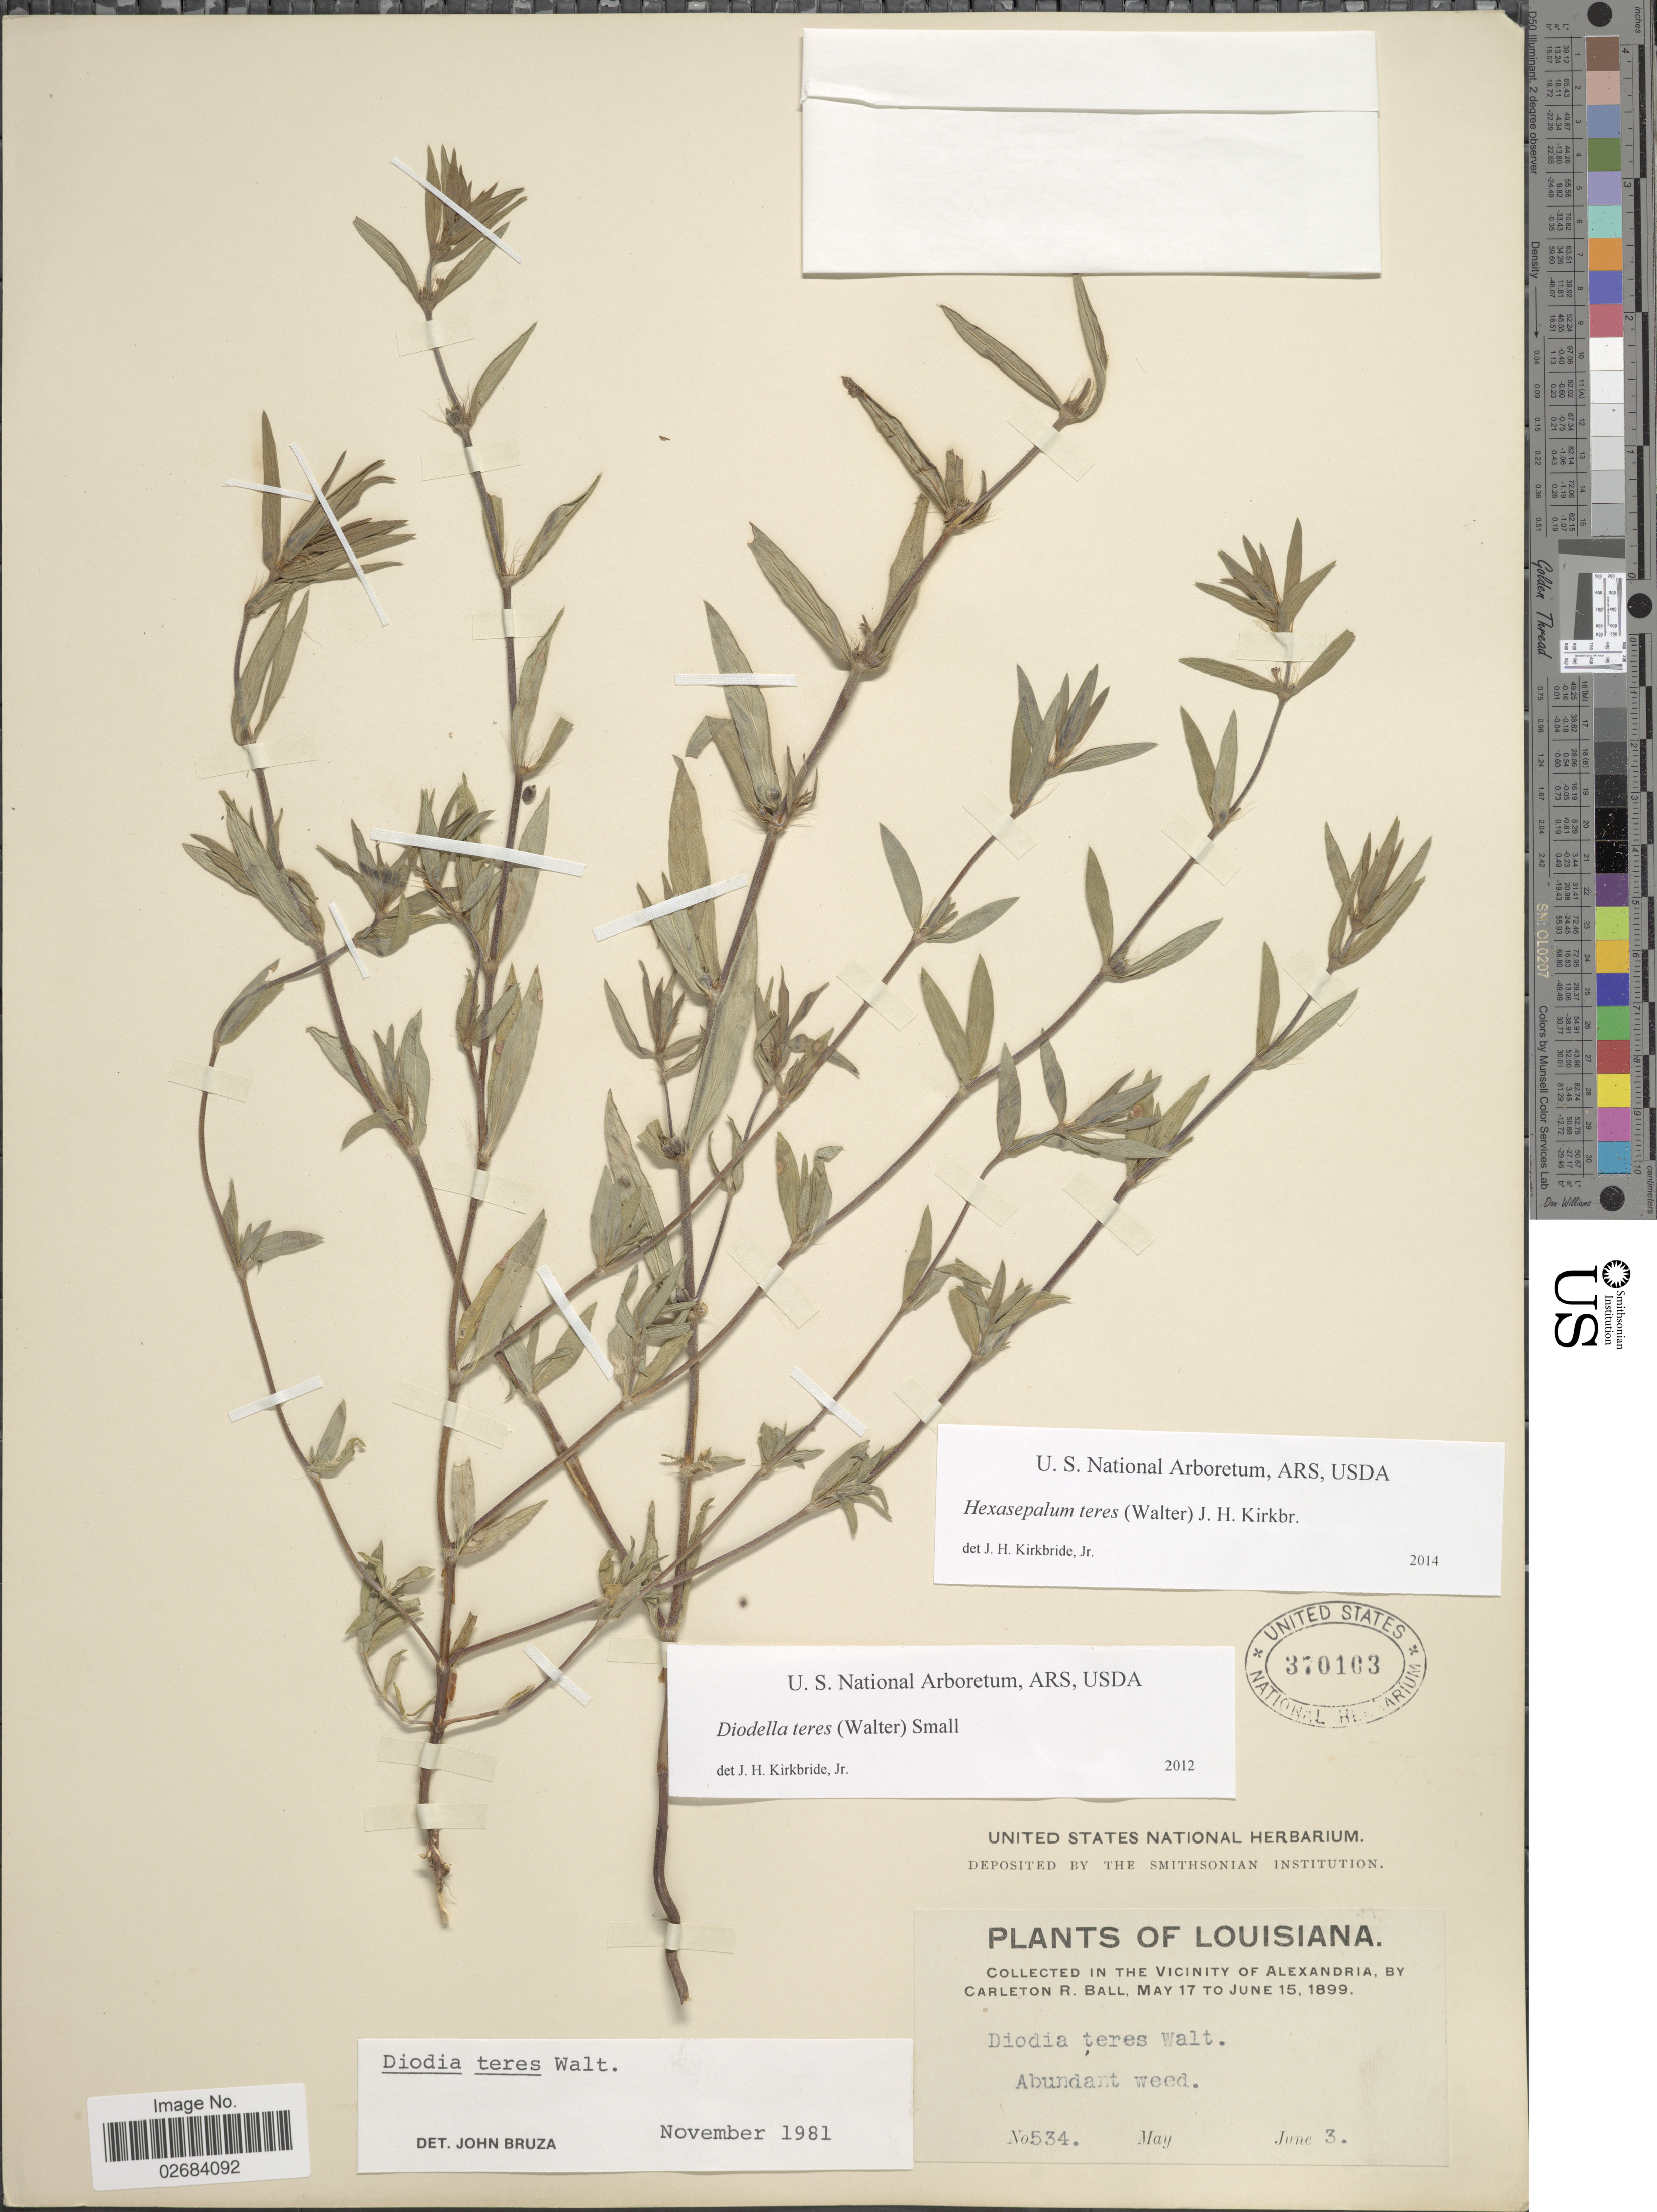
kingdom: Plantae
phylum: Tracheophyta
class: Magnoliopsida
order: Gentianales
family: Rubiaceae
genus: Diodia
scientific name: Diodia teres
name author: Walter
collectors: C. R. Ball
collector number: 534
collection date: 1899-06-03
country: United States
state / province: Louisiana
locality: In the vicinity of Alexandria, abundant weed.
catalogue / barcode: US 370103